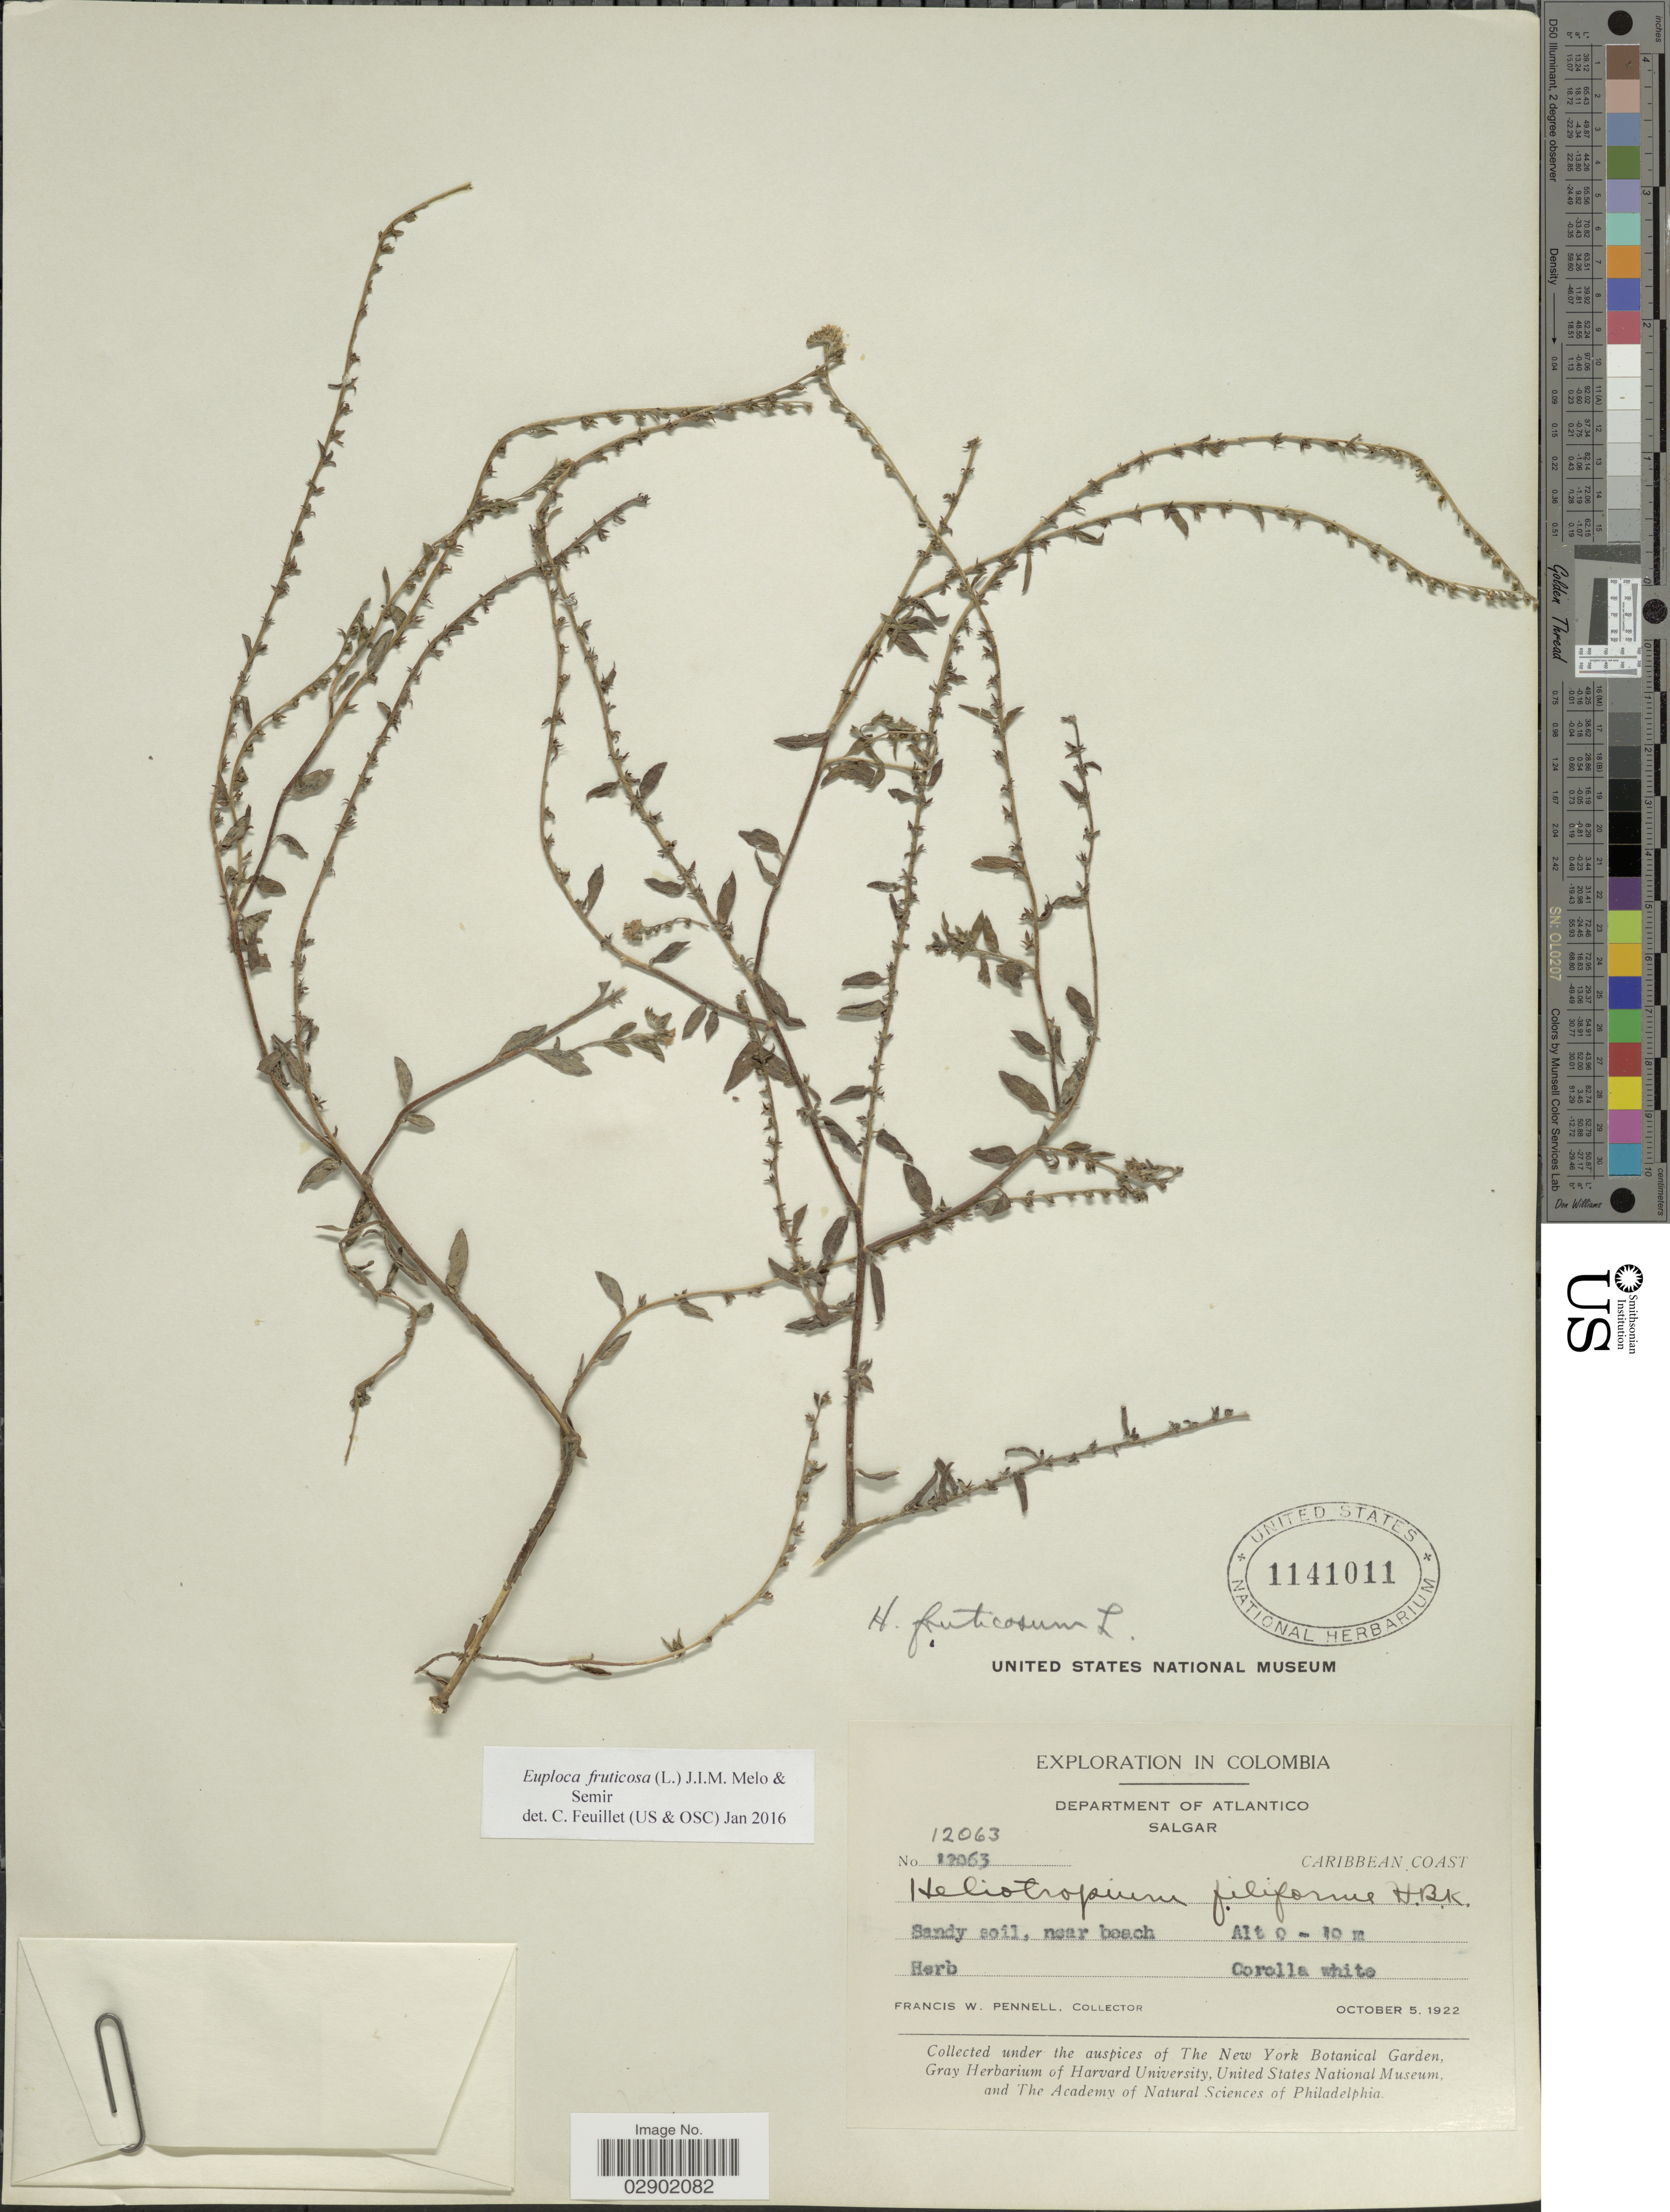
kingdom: Plantae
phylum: Tracheophyta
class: Magnoliopsida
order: Boraginales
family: Heliotropiaceae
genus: Euploca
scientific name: Euploca fruticosa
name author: (L.) J.I.M. Melo & Semir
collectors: F. W. Pennell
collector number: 12063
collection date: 1922-10-05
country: Colombia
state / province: Atlántico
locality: Department of Atlantico. Salgar. Caribbean Coast. Sandy soil, near beach.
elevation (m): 0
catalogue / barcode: US 1141011